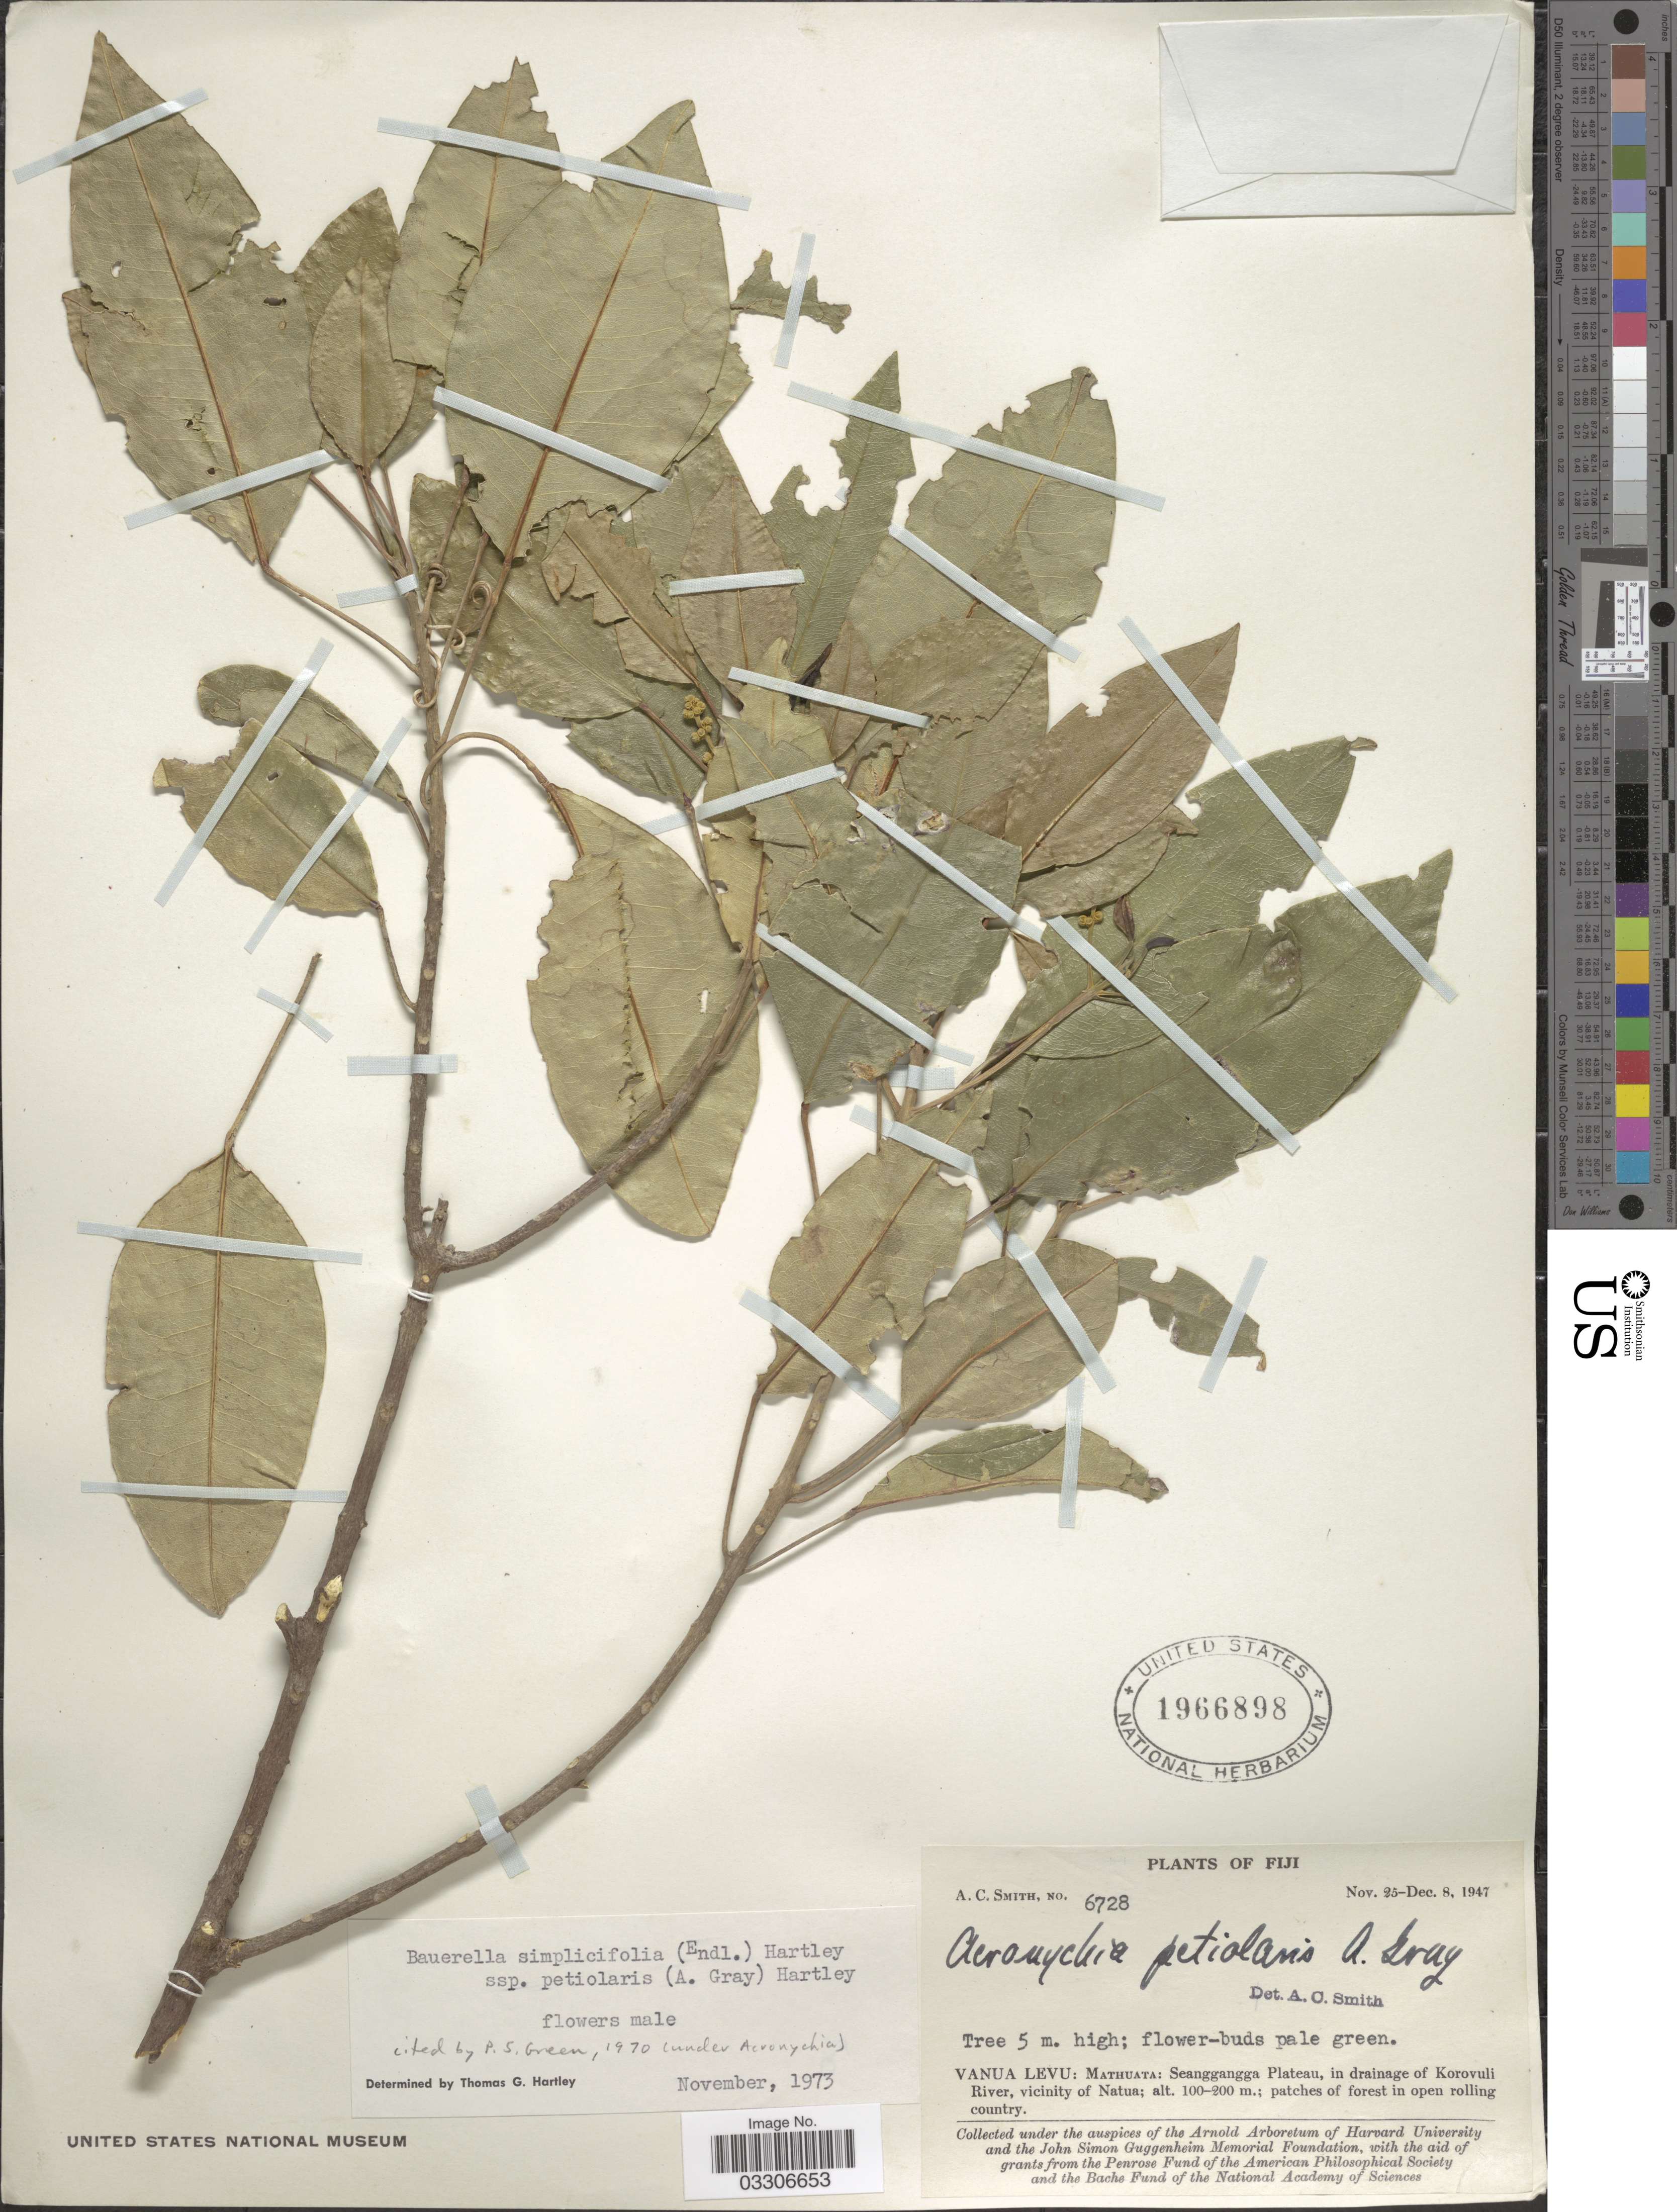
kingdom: Plantae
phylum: Tracheophyta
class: Magnoliopsida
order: Sapindales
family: Rutaceae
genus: Sarcomelicope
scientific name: Sarcomelicope petiolaris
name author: (A. Gray) A.C. Sm.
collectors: A. C. Smith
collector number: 6728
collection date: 1947-11-25/1947-12-08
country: Fiji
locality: Vanua Levu: Mathuata: Seanggangga Plateau, in drainage of Korovulli River, vicinity of Natua.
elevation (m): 100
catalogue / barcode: US 1966898